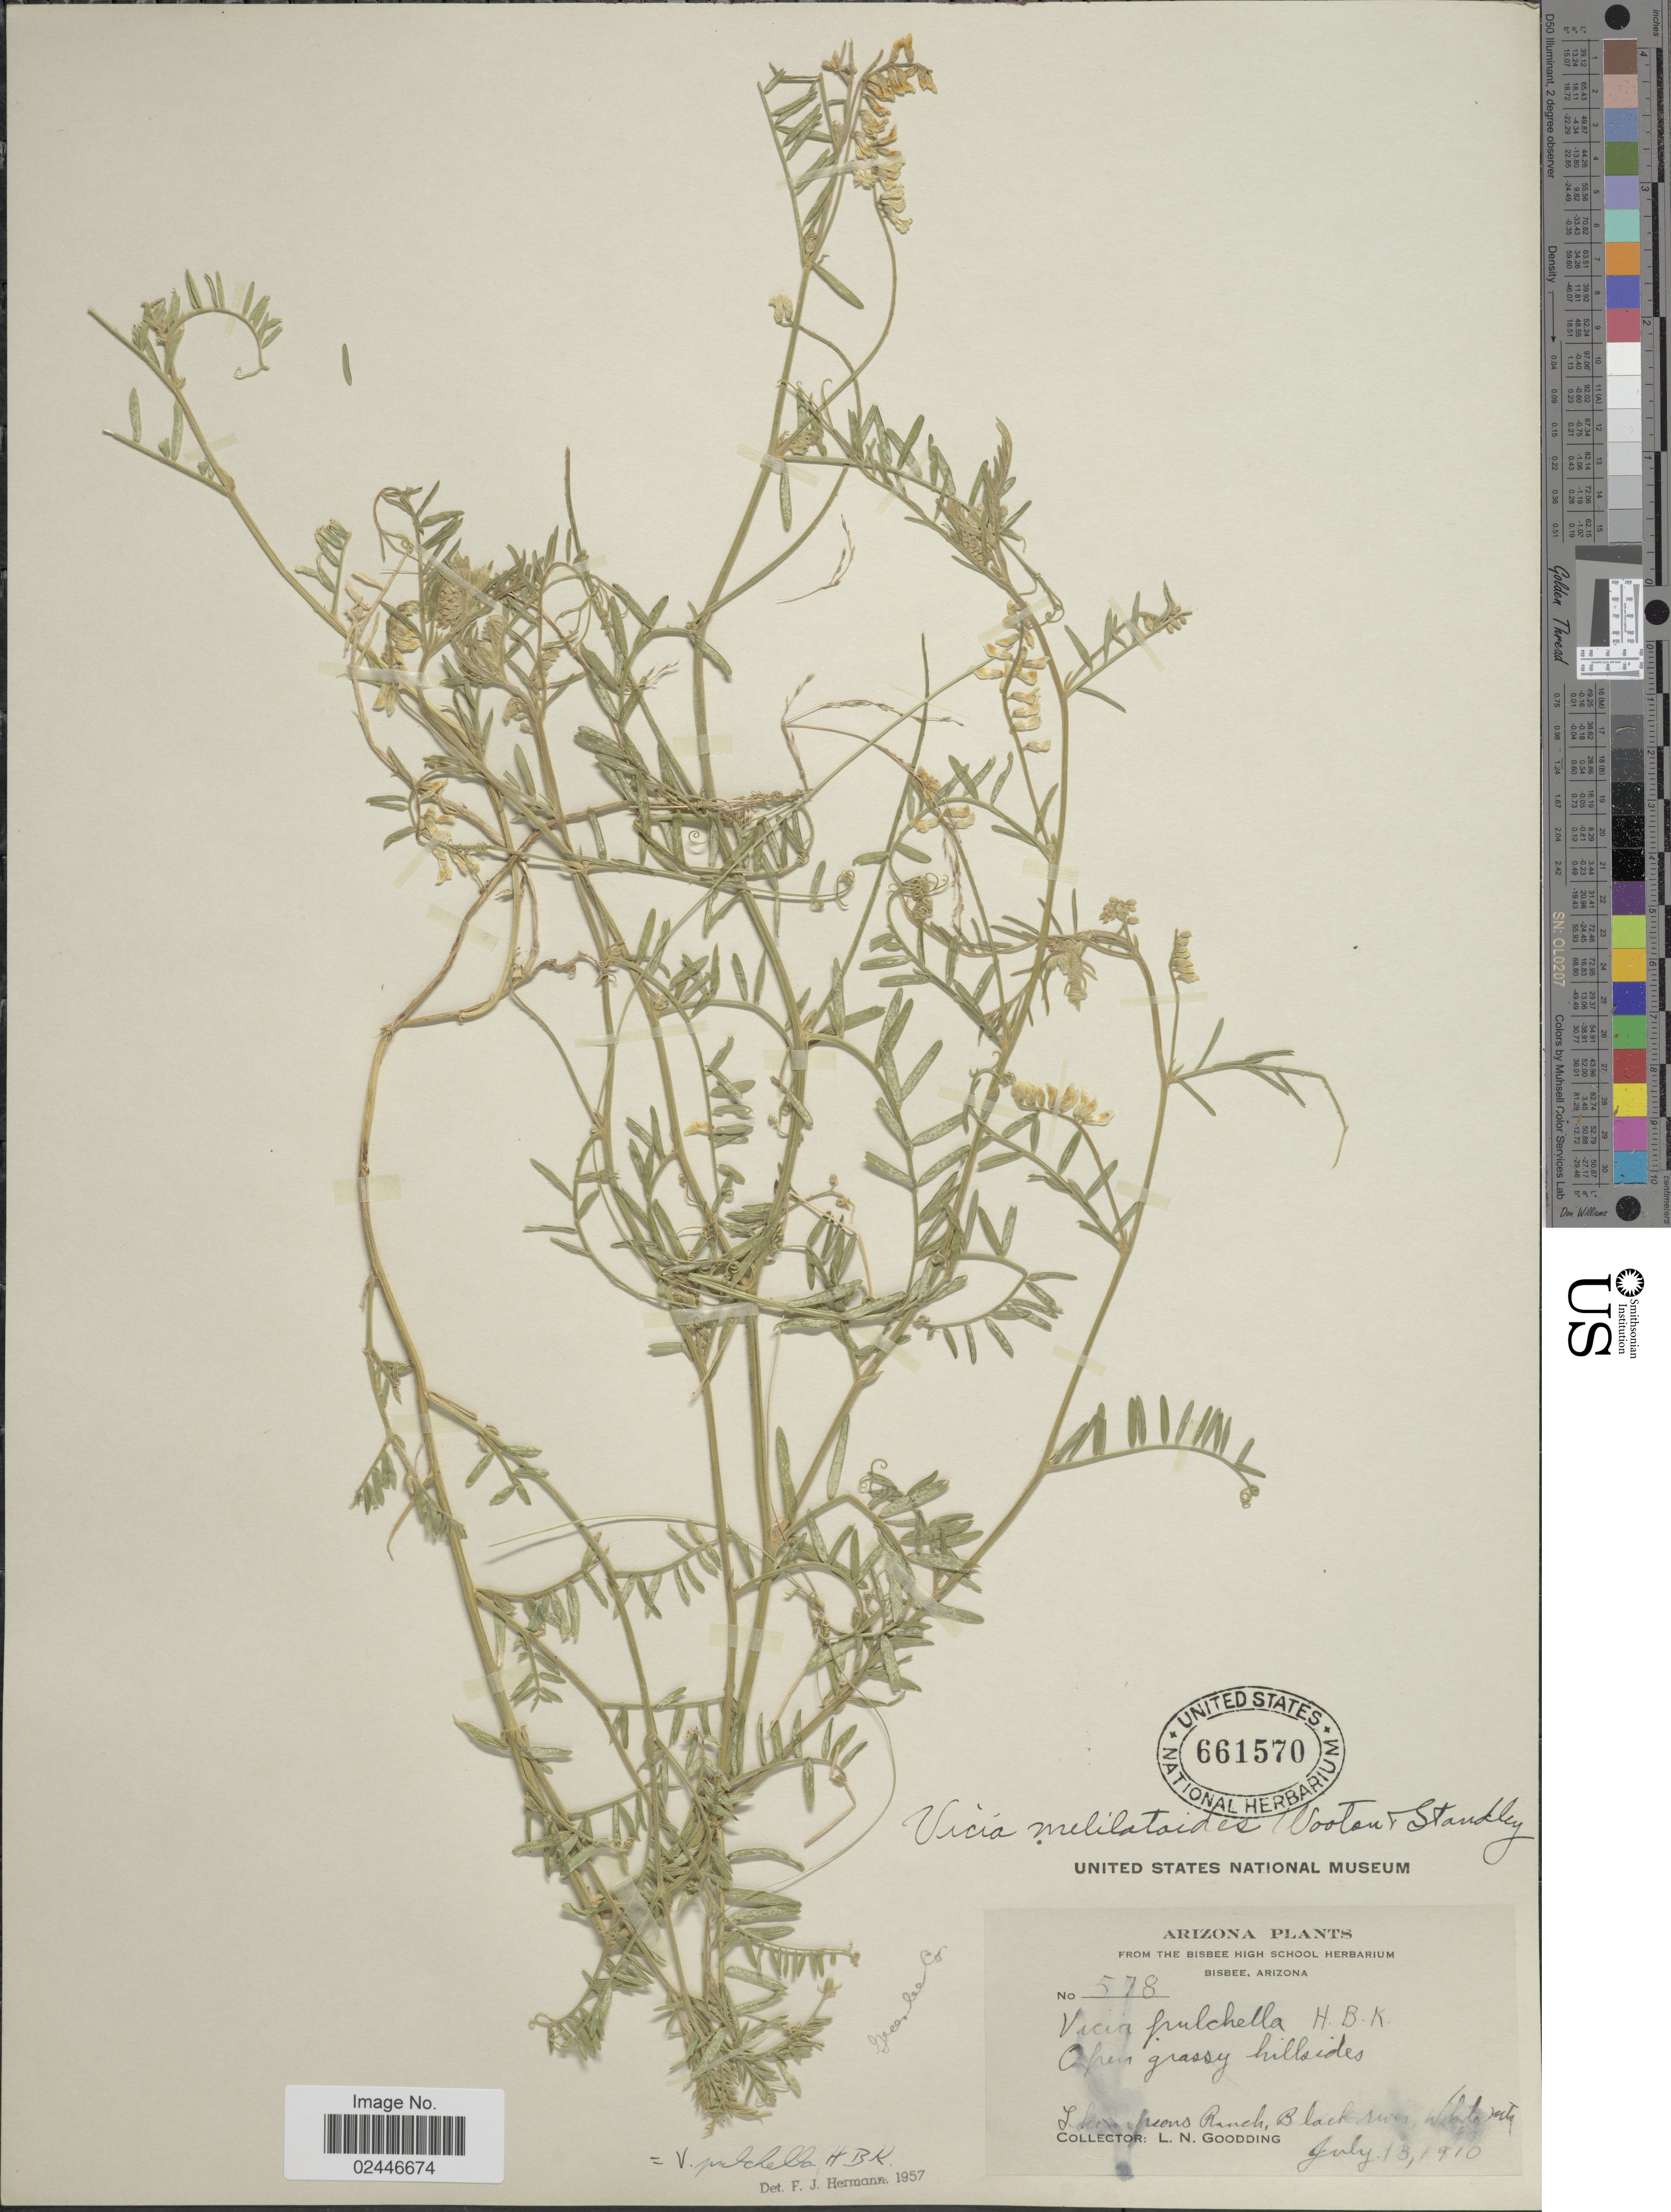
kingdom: Plantae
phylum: Tracheophyta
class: Magnoliopsida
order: Fabales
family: Fabaceae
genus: Vicia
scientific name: Vicia pulchella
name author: Kunth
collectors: L. N. Goodding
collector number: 578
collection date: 1910-07-13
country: United States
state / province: Arizona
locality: Greenlee Co, Black River, White Mts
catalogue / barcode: US 661570